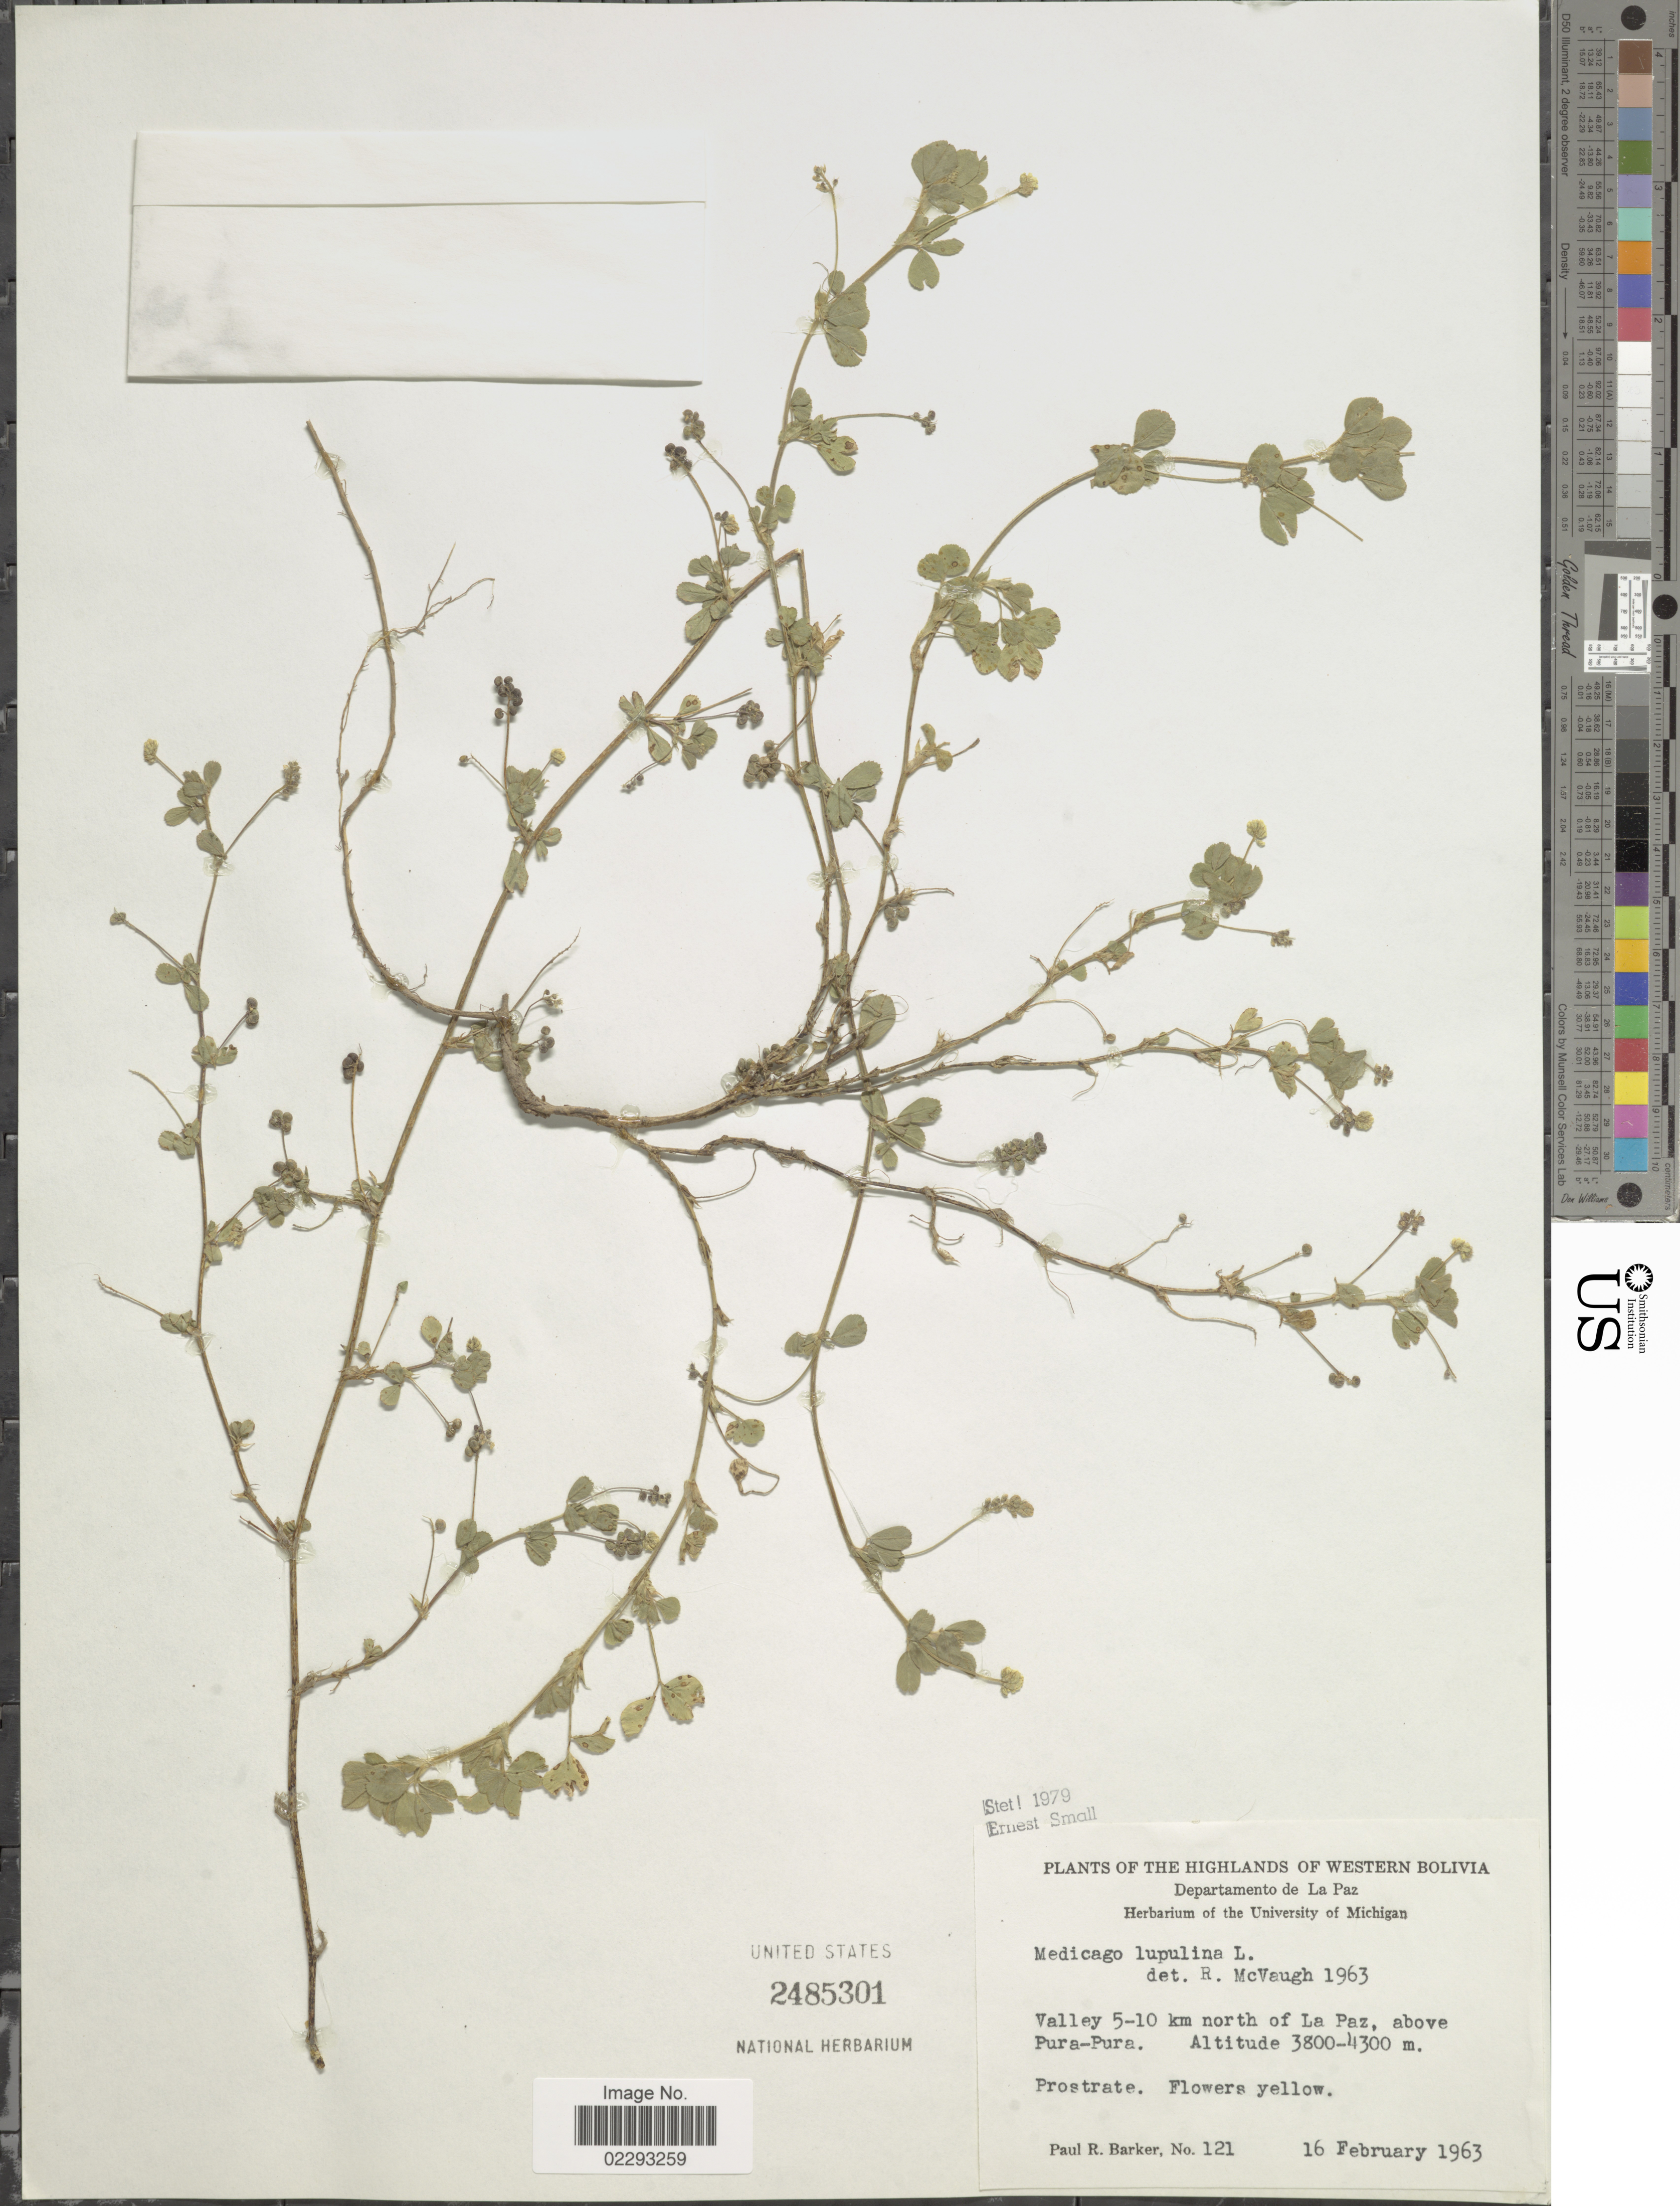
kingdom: Plantae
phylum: Tracheophyta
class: Magnoliopsida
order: Fabales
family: Fabaceae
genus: Medicago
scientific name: Medicago lupulina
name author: L.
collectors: P. R. Barker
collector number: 121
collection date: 1963-02-16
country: Bolivia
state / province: La Paz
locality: The Highlands of Western Bolivia, valley 5-10 km north of La Paz, above Pura-Pura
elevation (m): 3800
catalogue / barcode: US 2485301